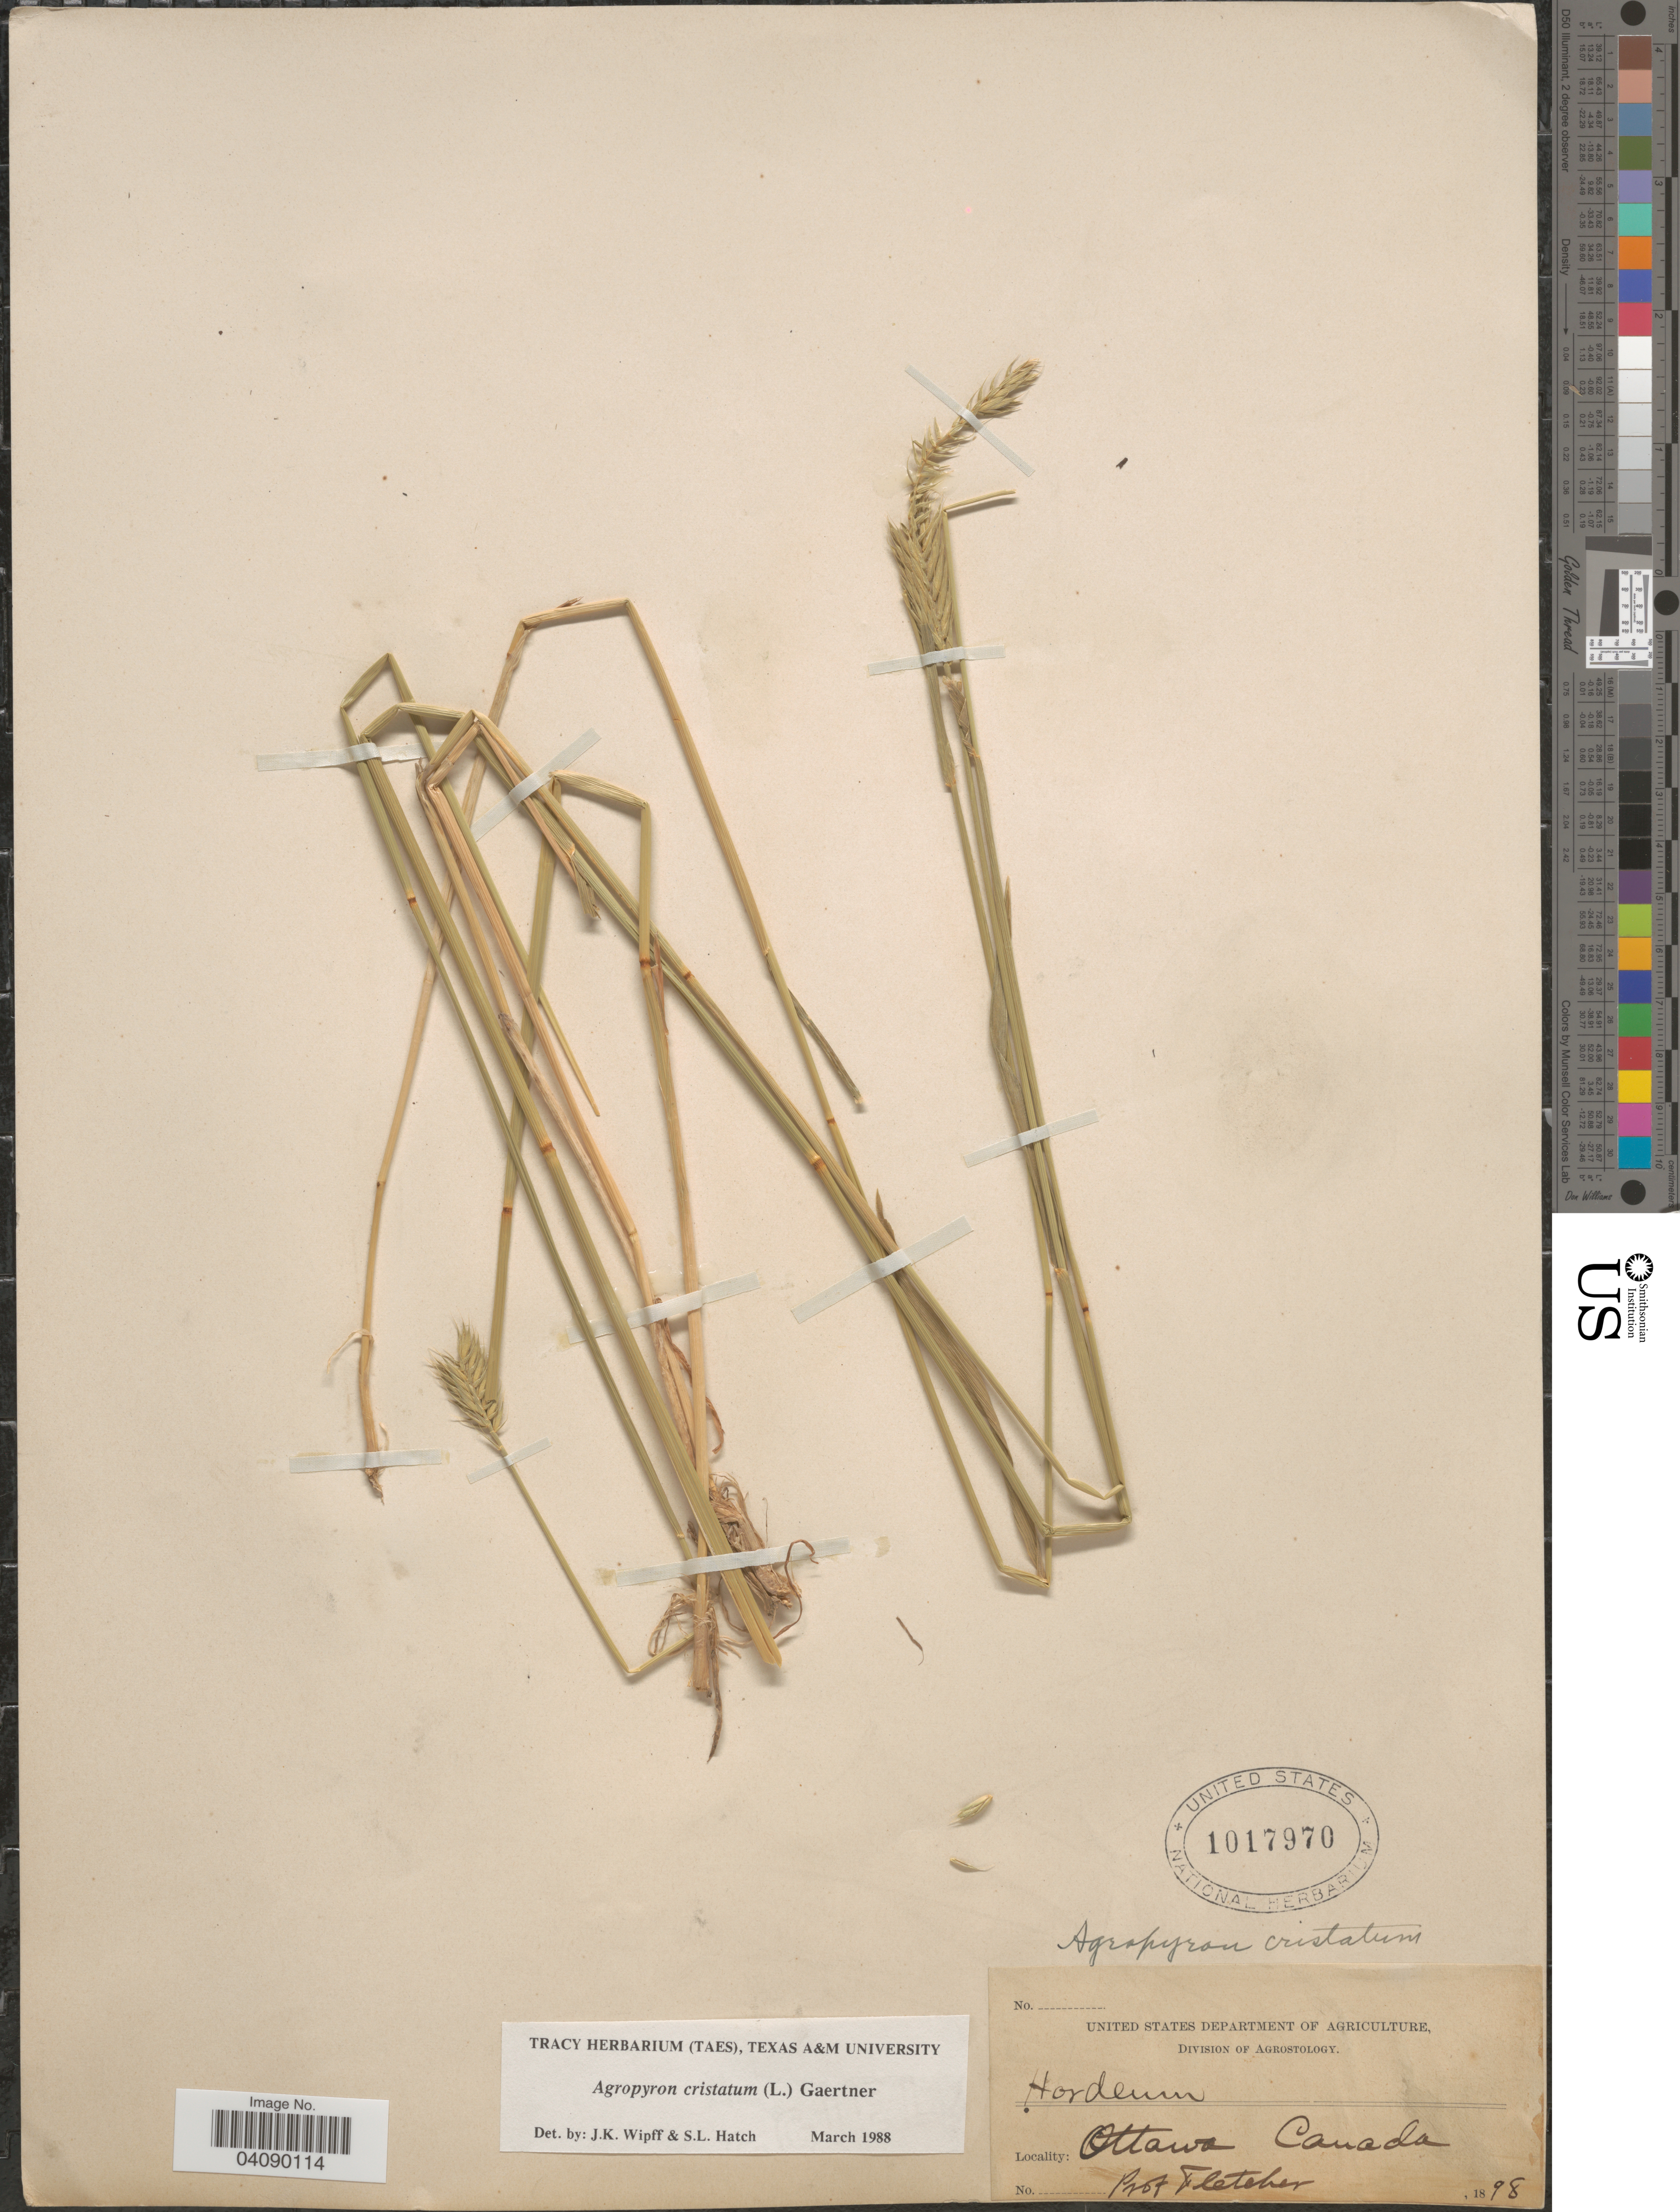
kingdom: Plantae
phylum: Tracheophyta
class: Liliopsida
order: Poales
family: Poaceae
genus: Agropyron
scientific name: Agropyron cristatum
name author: (L.) Gaertn.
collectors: -. Fletcher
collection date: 1898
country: Canada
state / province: Ontario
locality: Ottawa.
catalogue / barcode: US 1017970